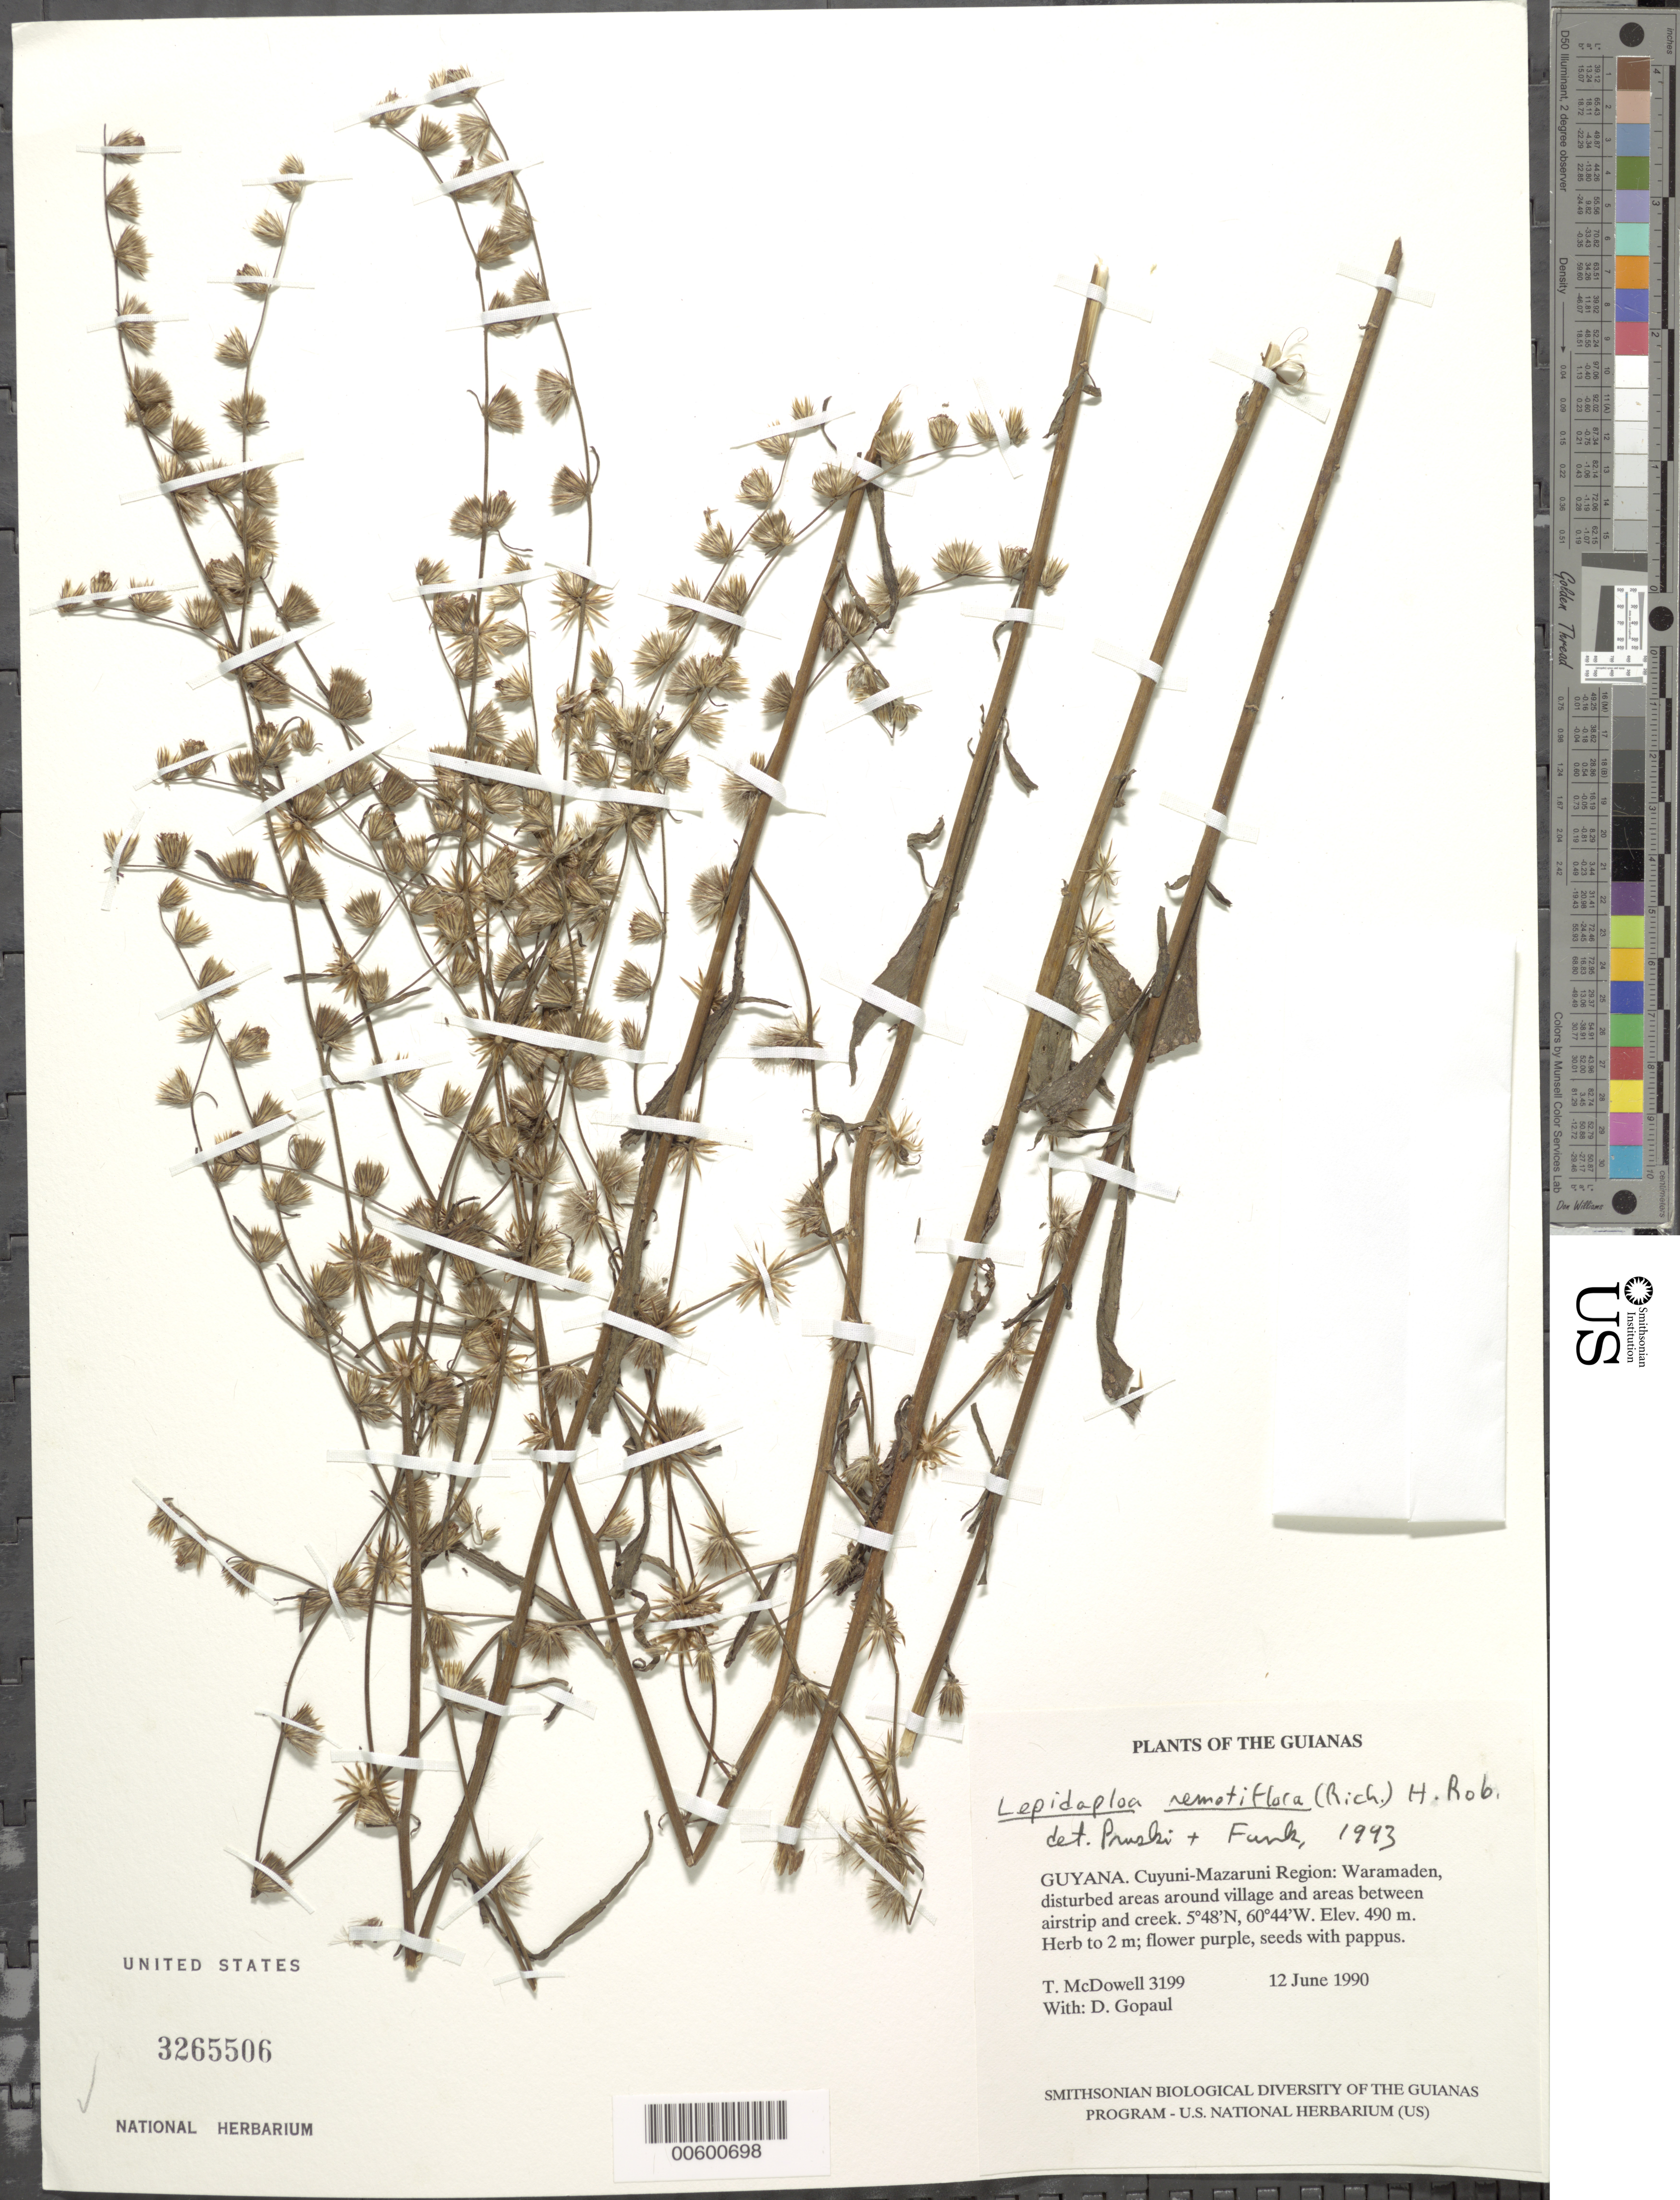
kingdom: Plantae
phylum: Tracheophyta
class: Magnoliopsida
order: Asterales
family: Asteraceae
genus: Lepidaploa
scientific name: Lepidaploa remotiflora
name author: (Rich.) H. Rob.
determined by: Pruski, J. F.; Funk, V. A.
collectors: T. McDowell & D. Gopaul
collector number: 3199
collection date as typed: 12 June 1990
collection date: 1990-06-12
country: Guyana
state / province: Cuyuni-Mazaruni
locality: Waramaden, around village and between airstrip and creek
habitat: Disturbed areas around village and disturbed woods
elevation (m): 490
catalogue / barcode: US 3265506